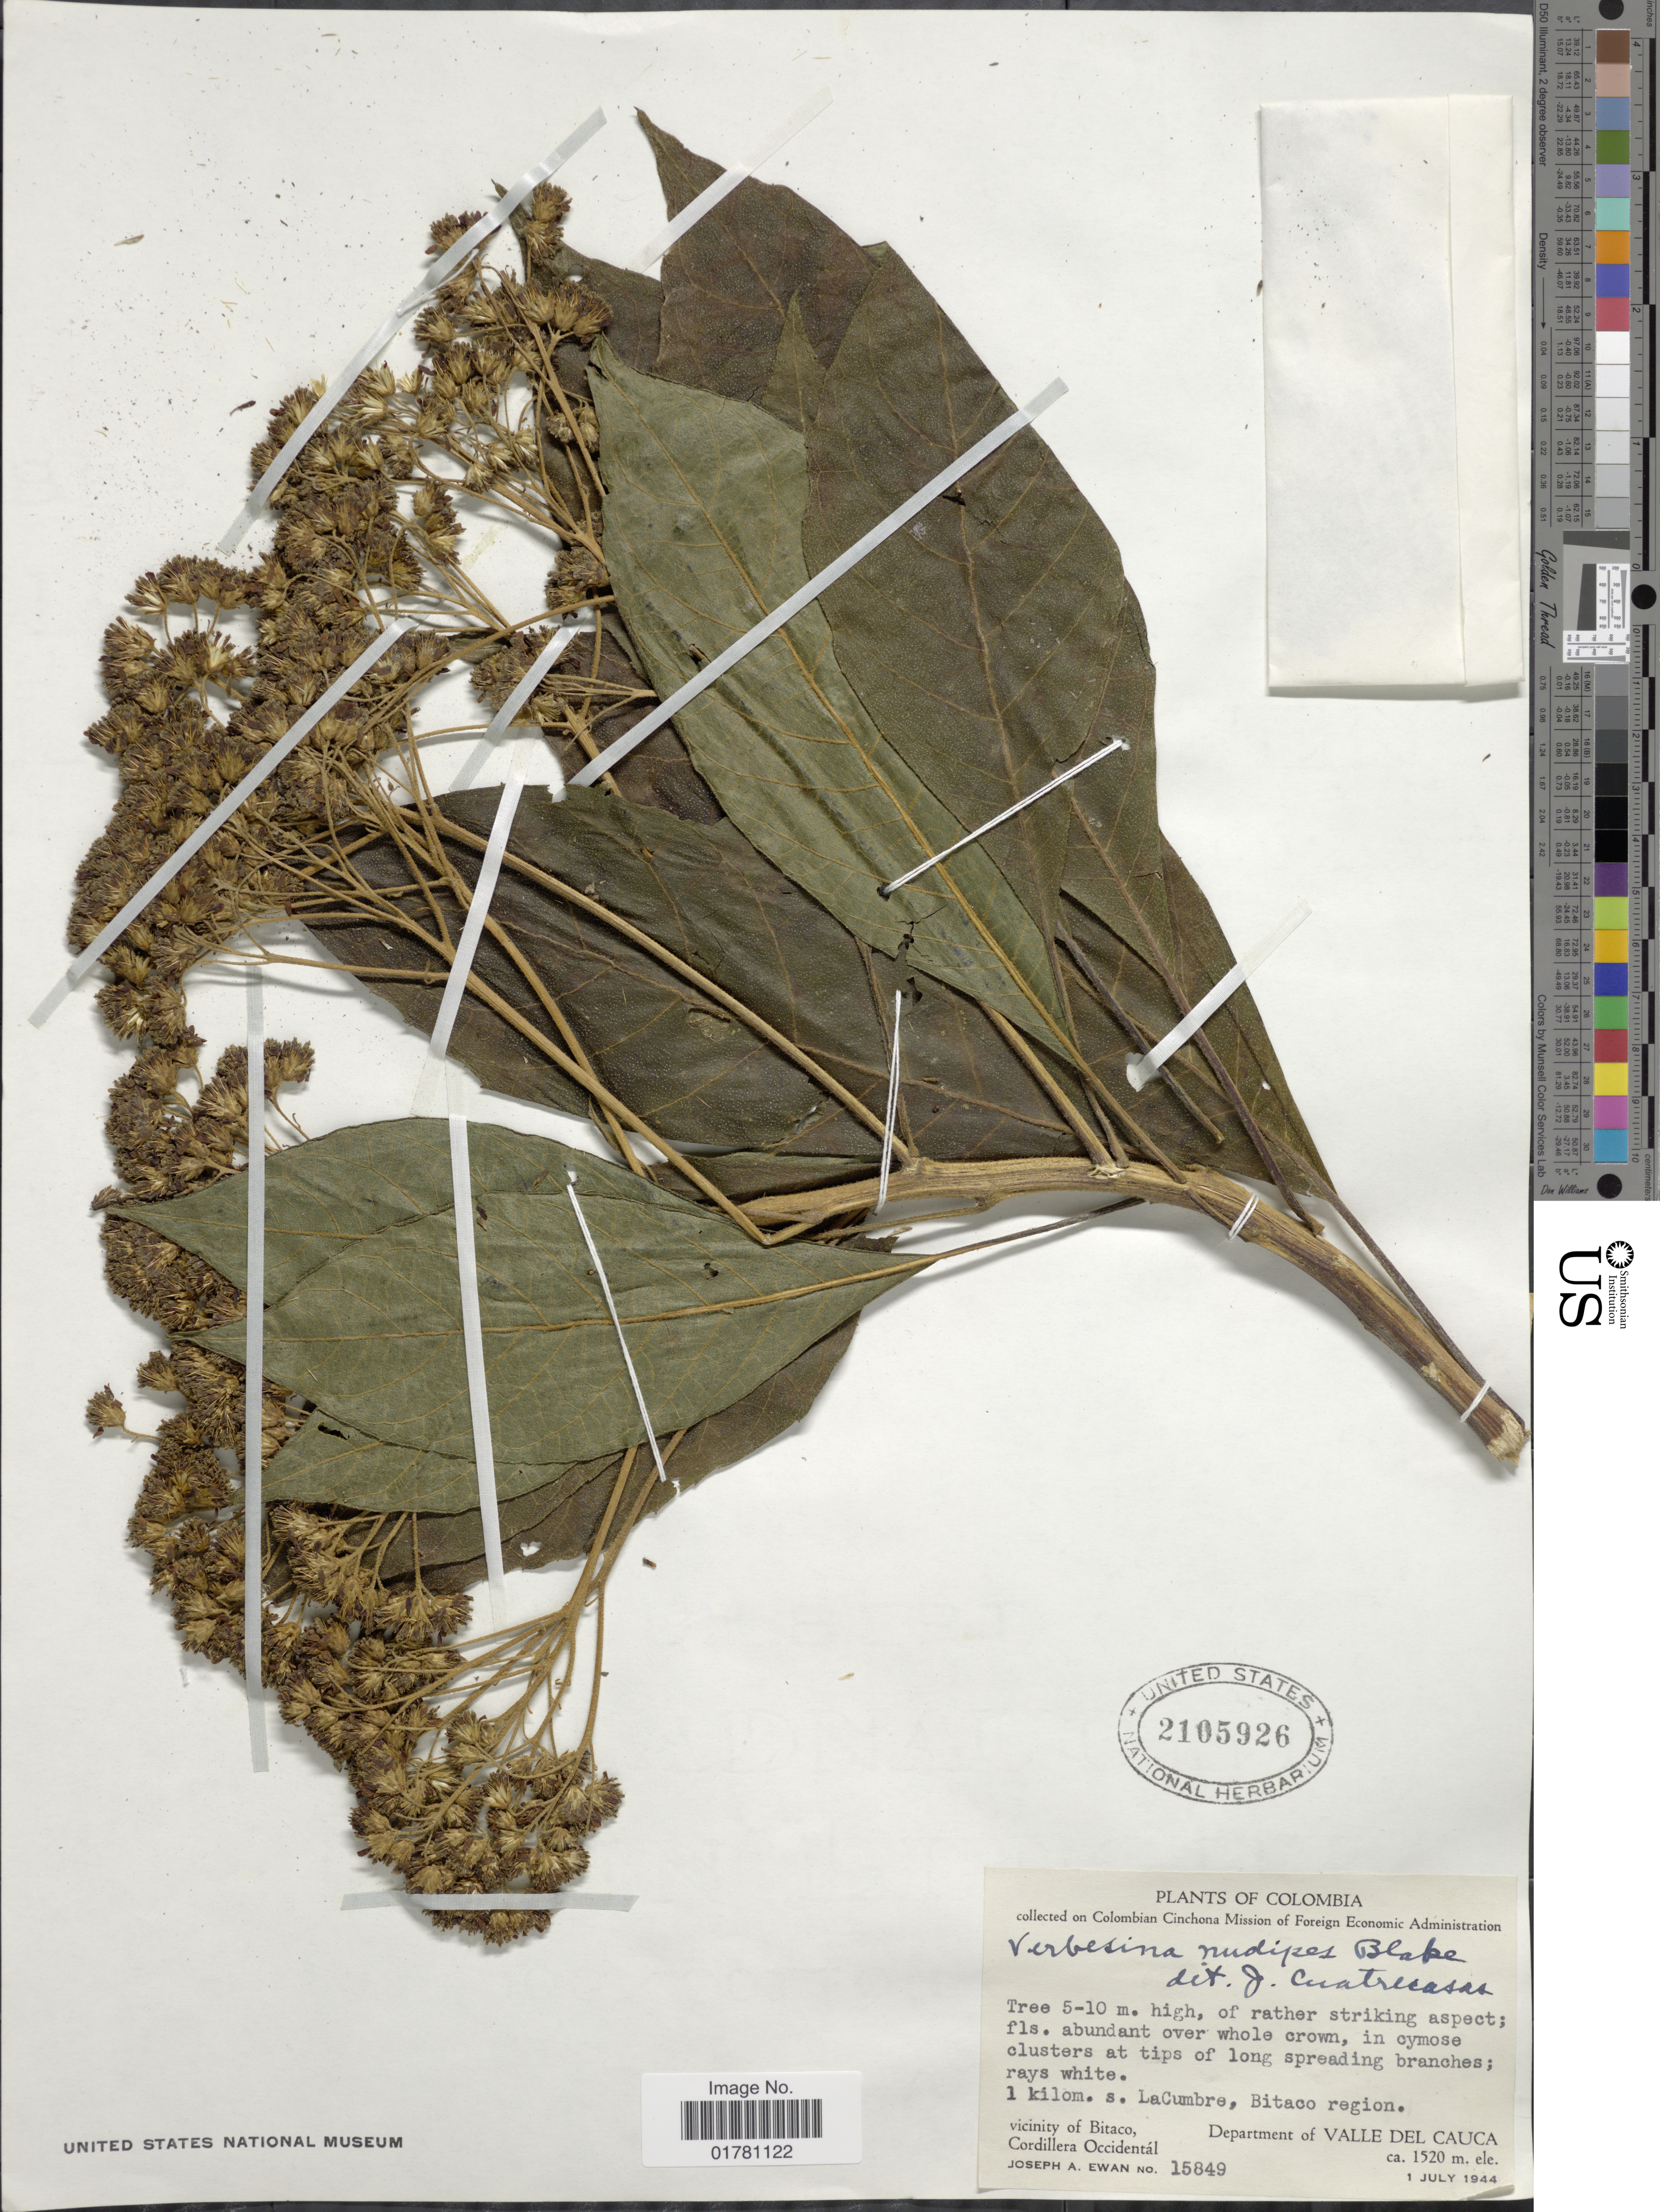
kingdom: Plantae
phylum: Tracheophyta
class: Magnoliopsida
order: Asterales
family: Asteraceae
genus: Verbesina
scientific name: Verbesina nudipes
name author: S.F. Blake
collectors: J. A. Ewan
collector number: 15849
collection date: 1944-07-01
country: Colombia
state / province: Valle del Cauca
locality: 1 kilom. s. LaCumbre, Bitaco region. Vicinity of Bitaco, Cordillera Occidental, Department of Valle del Cauca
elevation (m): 1520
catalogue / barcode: US 2105926